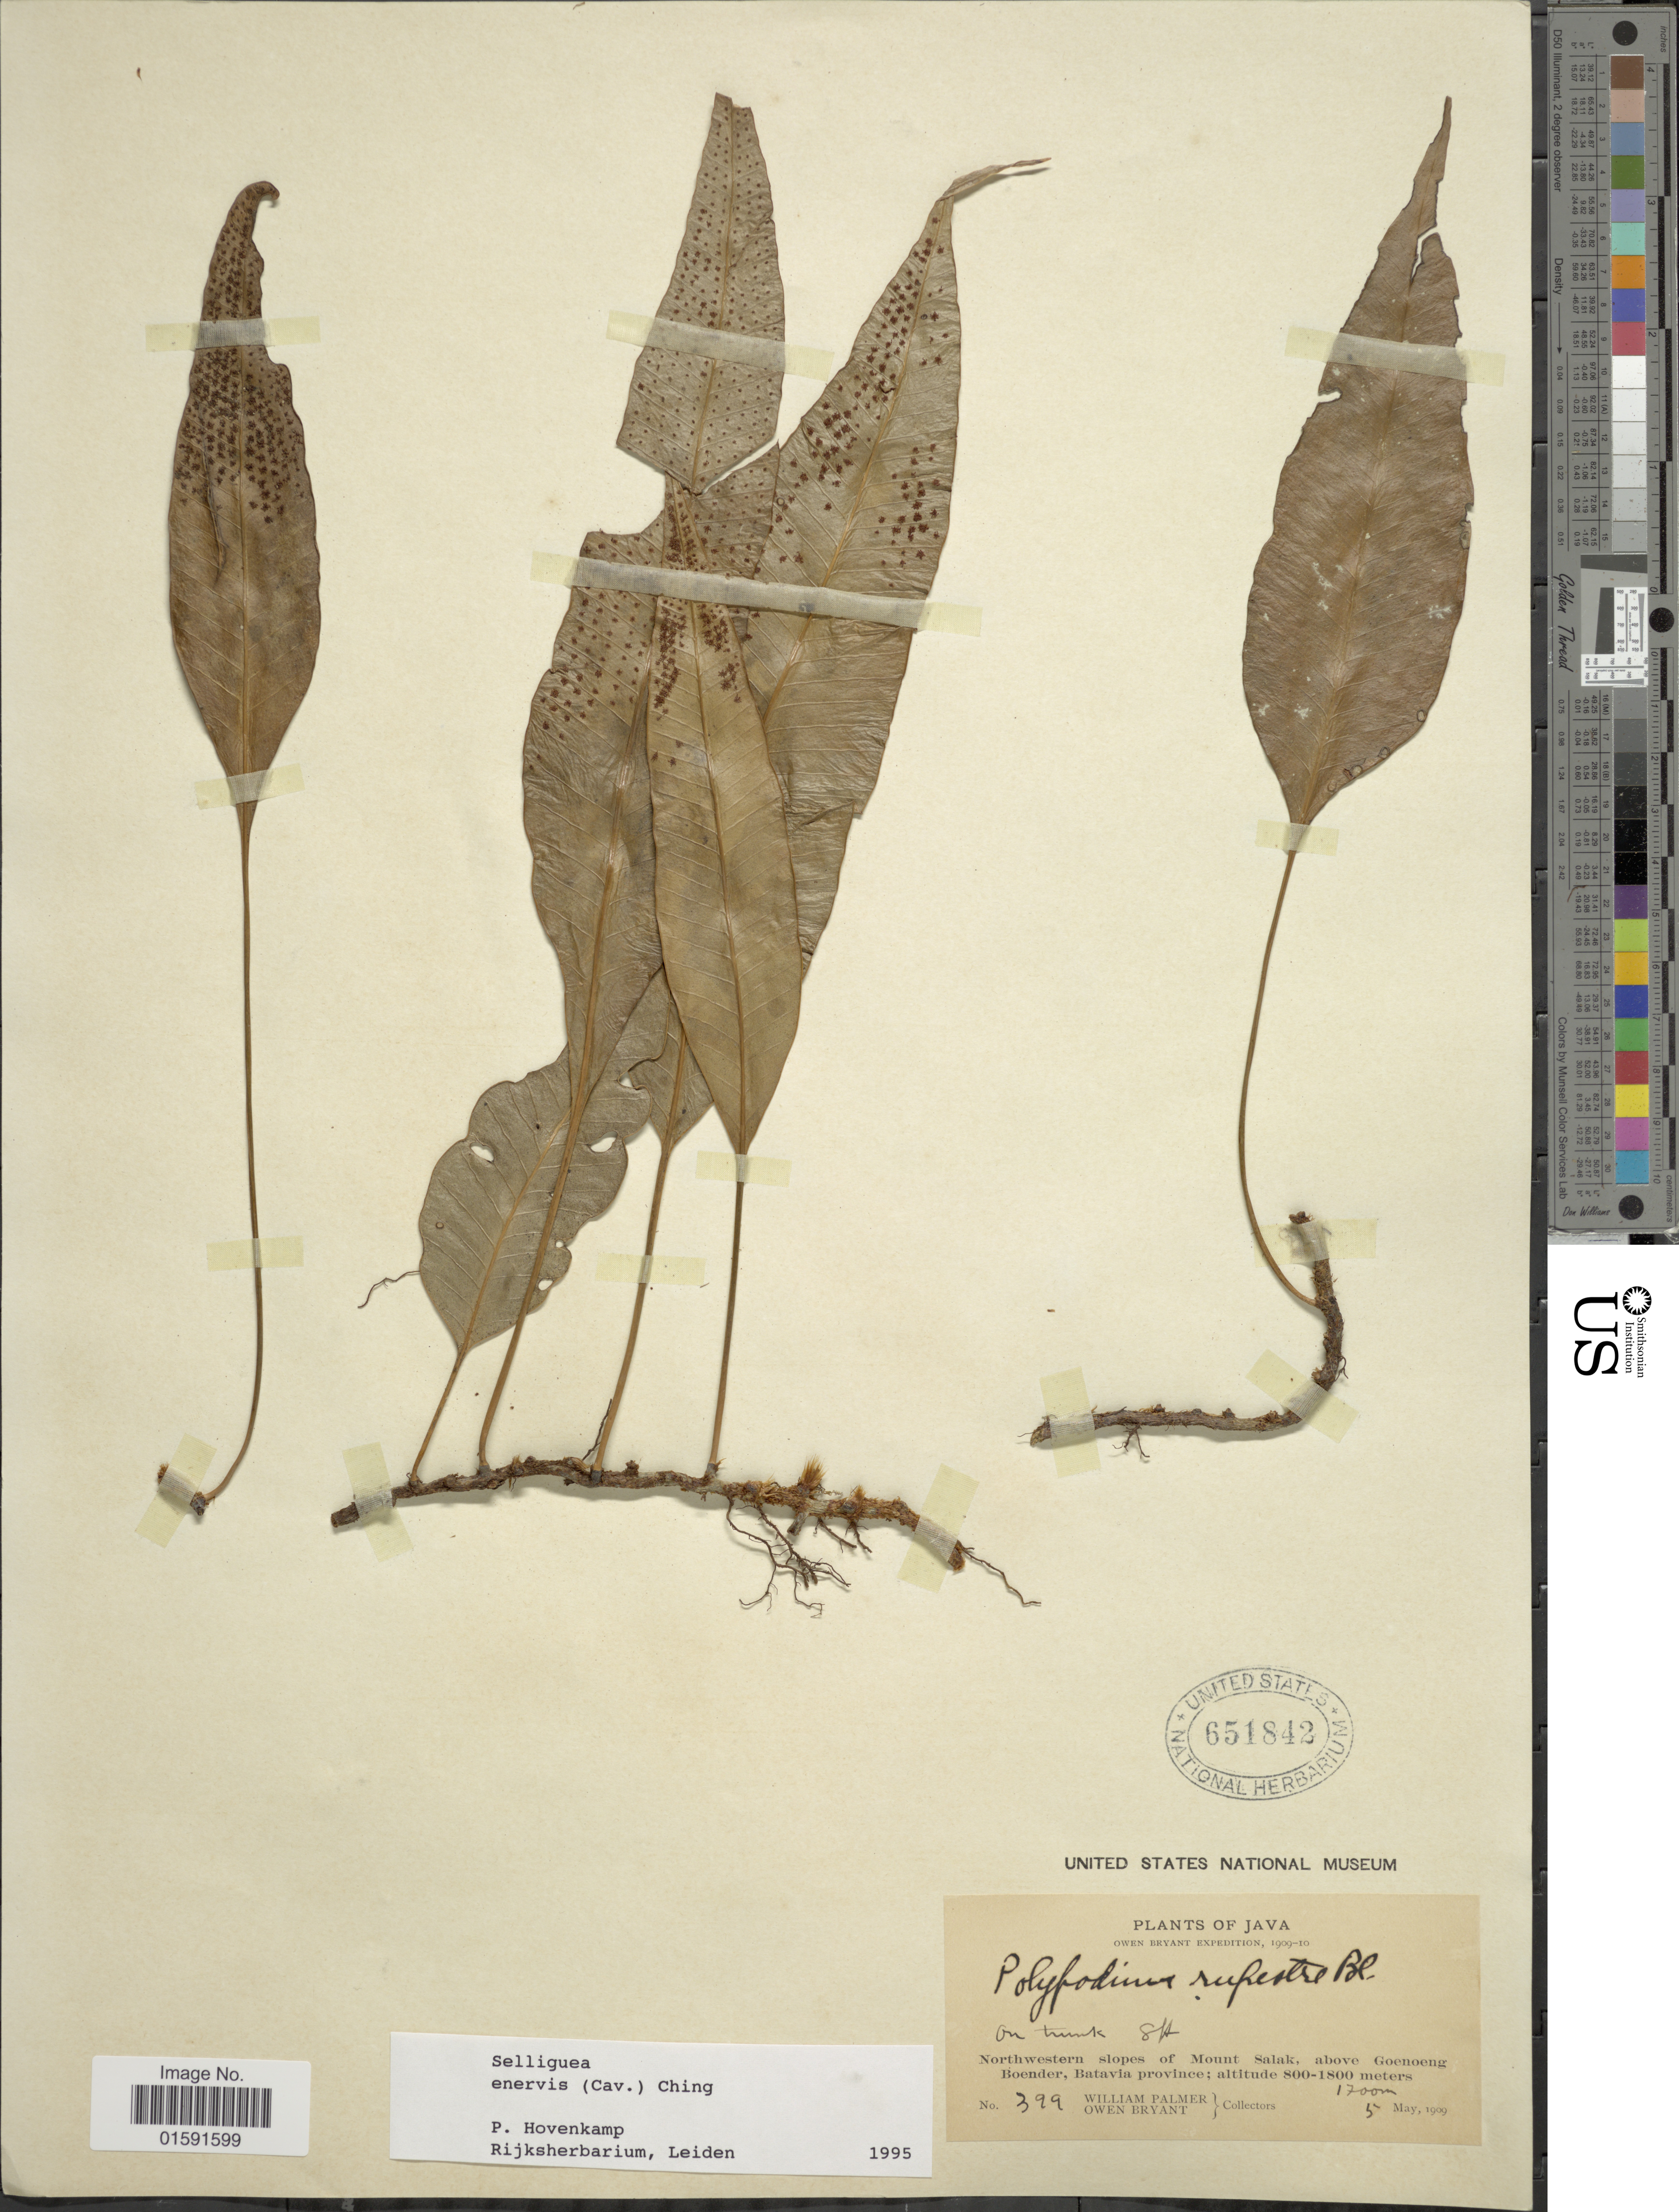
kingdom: Plantae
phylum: Tracheophyta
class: Polypodiopsida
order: Polypodiales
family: Polypodiaceae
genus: Selliguea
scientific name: Selliguea enervis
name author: (Cav.) Ching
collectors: W. Palmer & O. Bryant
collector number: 399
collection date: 1909-05-05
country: Indonesia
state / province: Java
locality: Northwestern slopes of Mount Salak, above Goenoeng Boender, Batavia Province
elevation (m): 1700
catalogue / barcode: US 651842